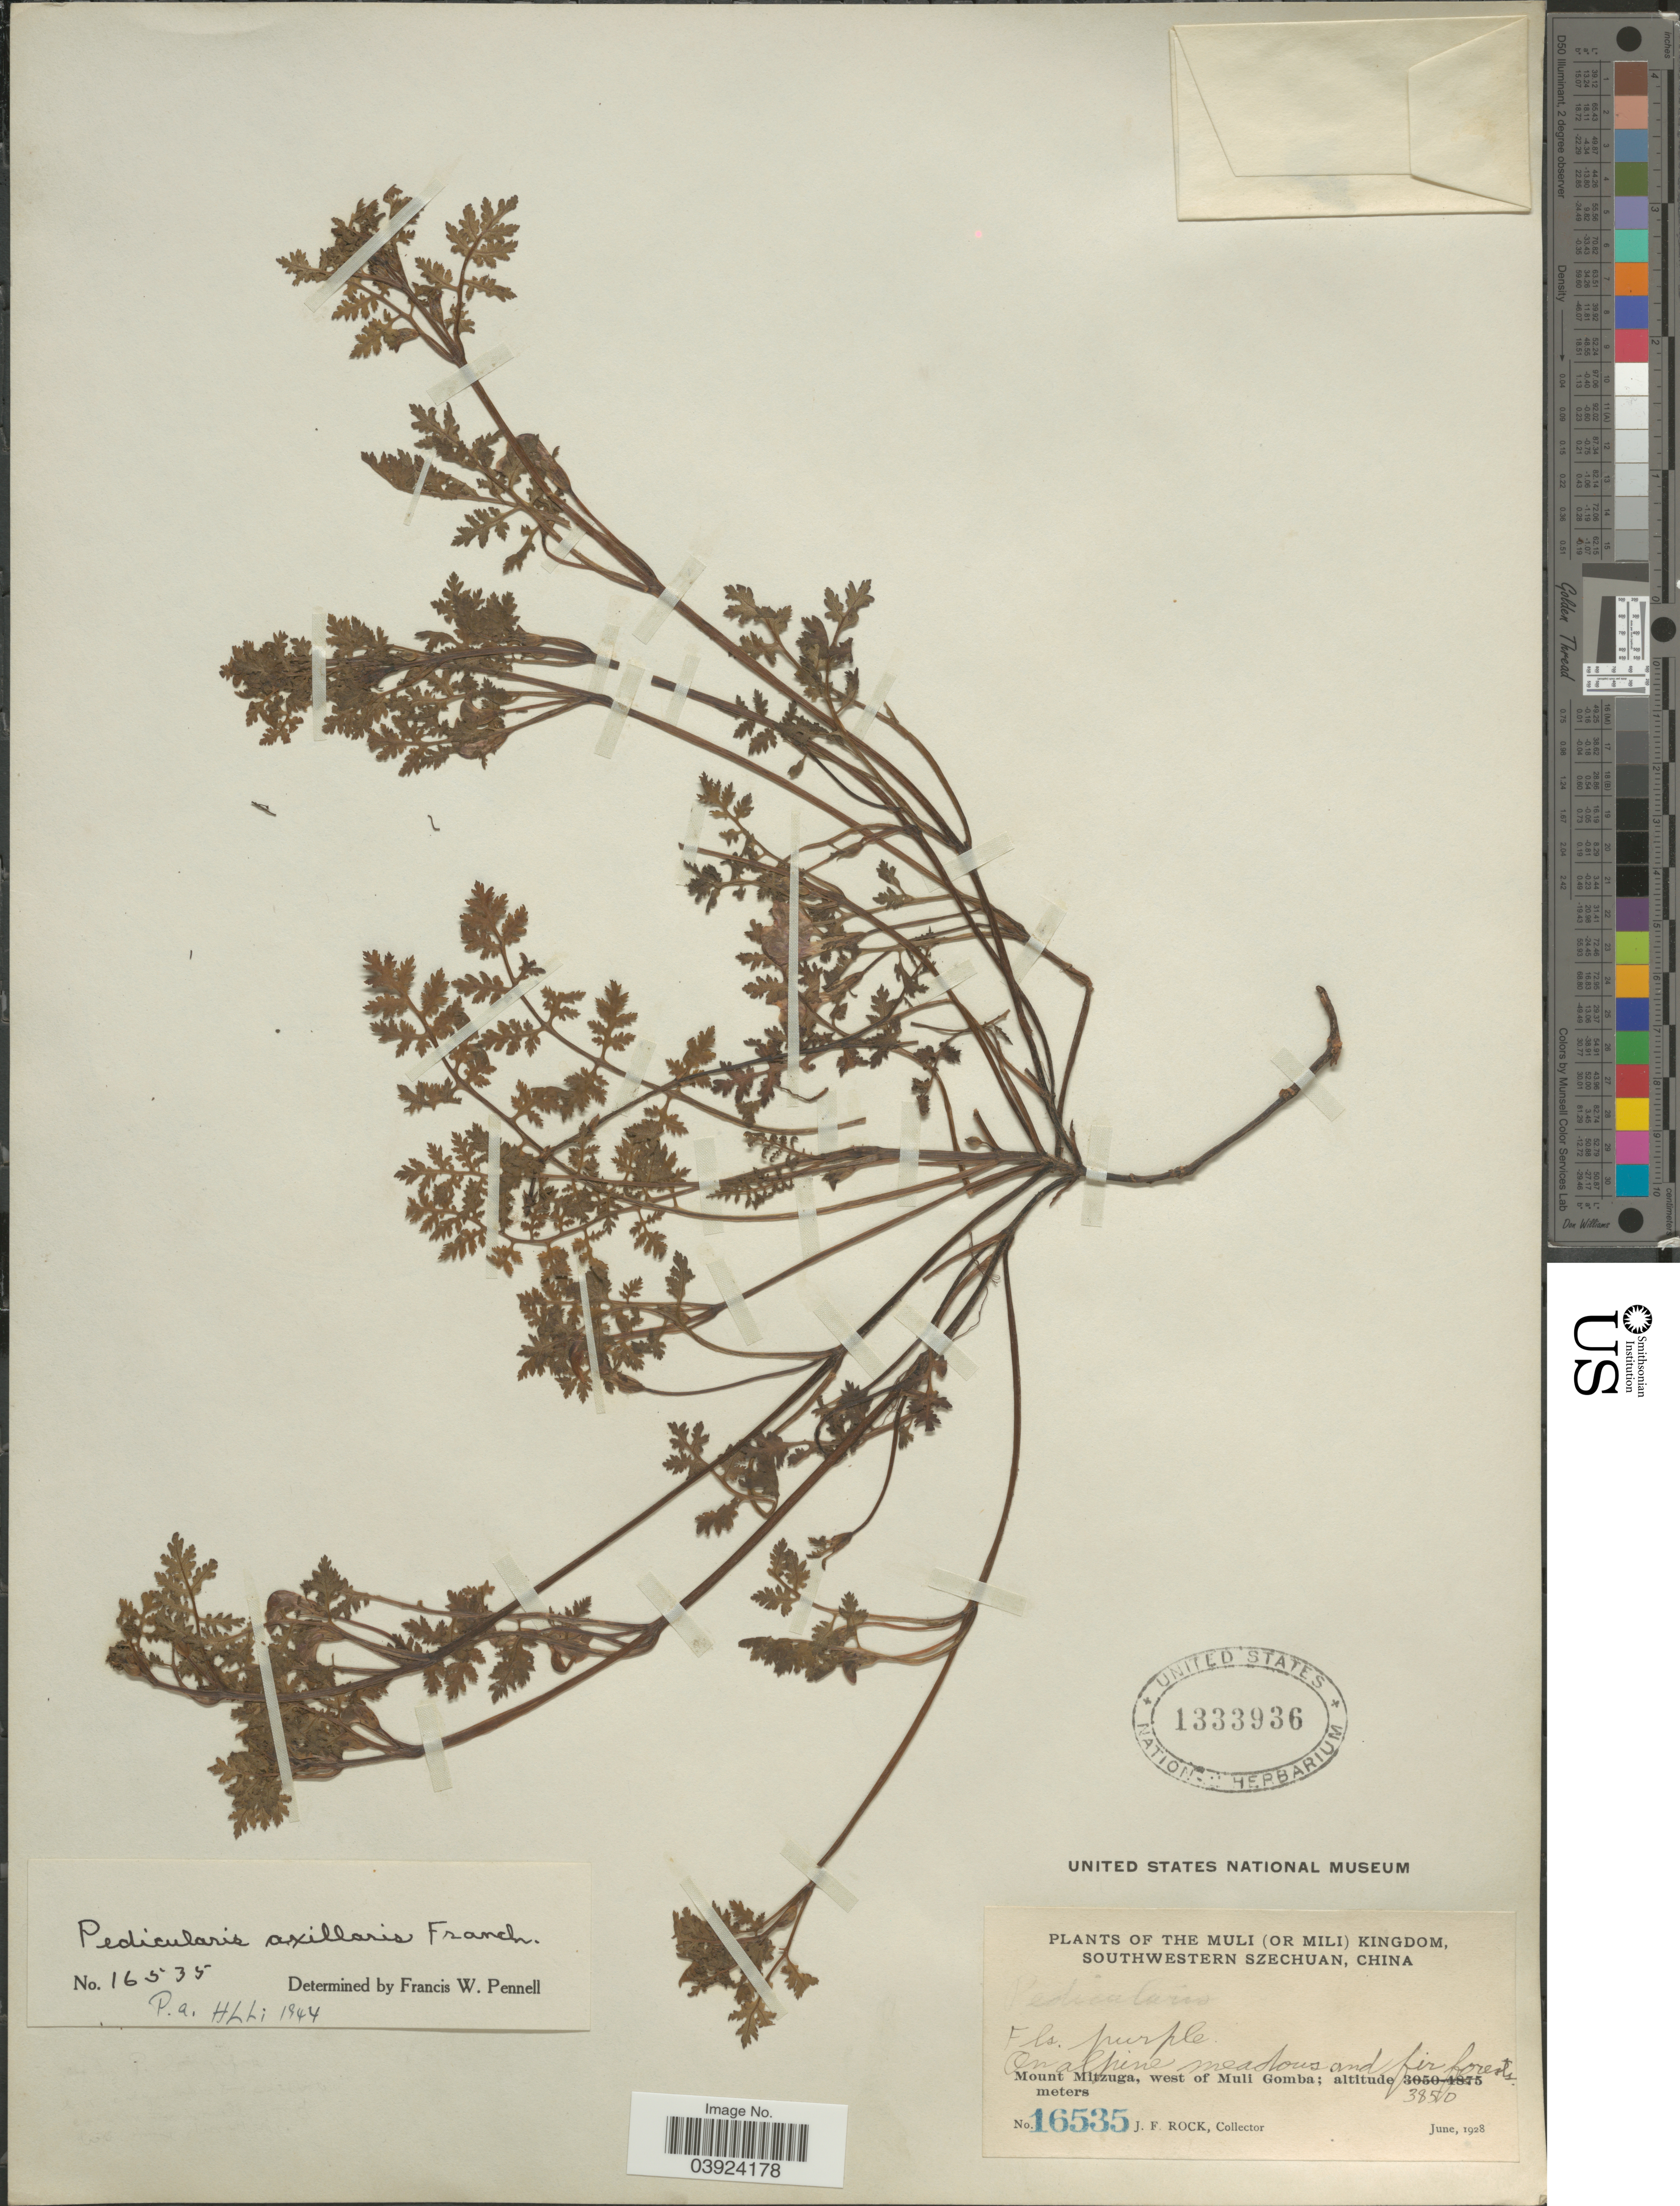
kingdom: Plantae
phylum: Tracheophyta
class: Magnoliopsida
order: Lamiales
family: Orobanchaceae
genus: Pedicularis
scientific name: Pedicularis axillaris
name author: Franch. ex Maxim.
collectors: J. Rock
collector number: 16535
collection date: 1928-06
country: China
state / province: Sichuan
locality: Muli (or Mili) Kingdom. Southwestern Szechuan. On alpine meadows and fir forests. Mount Mitzuga, west of Muli Gomba.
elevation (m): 3850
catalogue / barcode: US 1333936